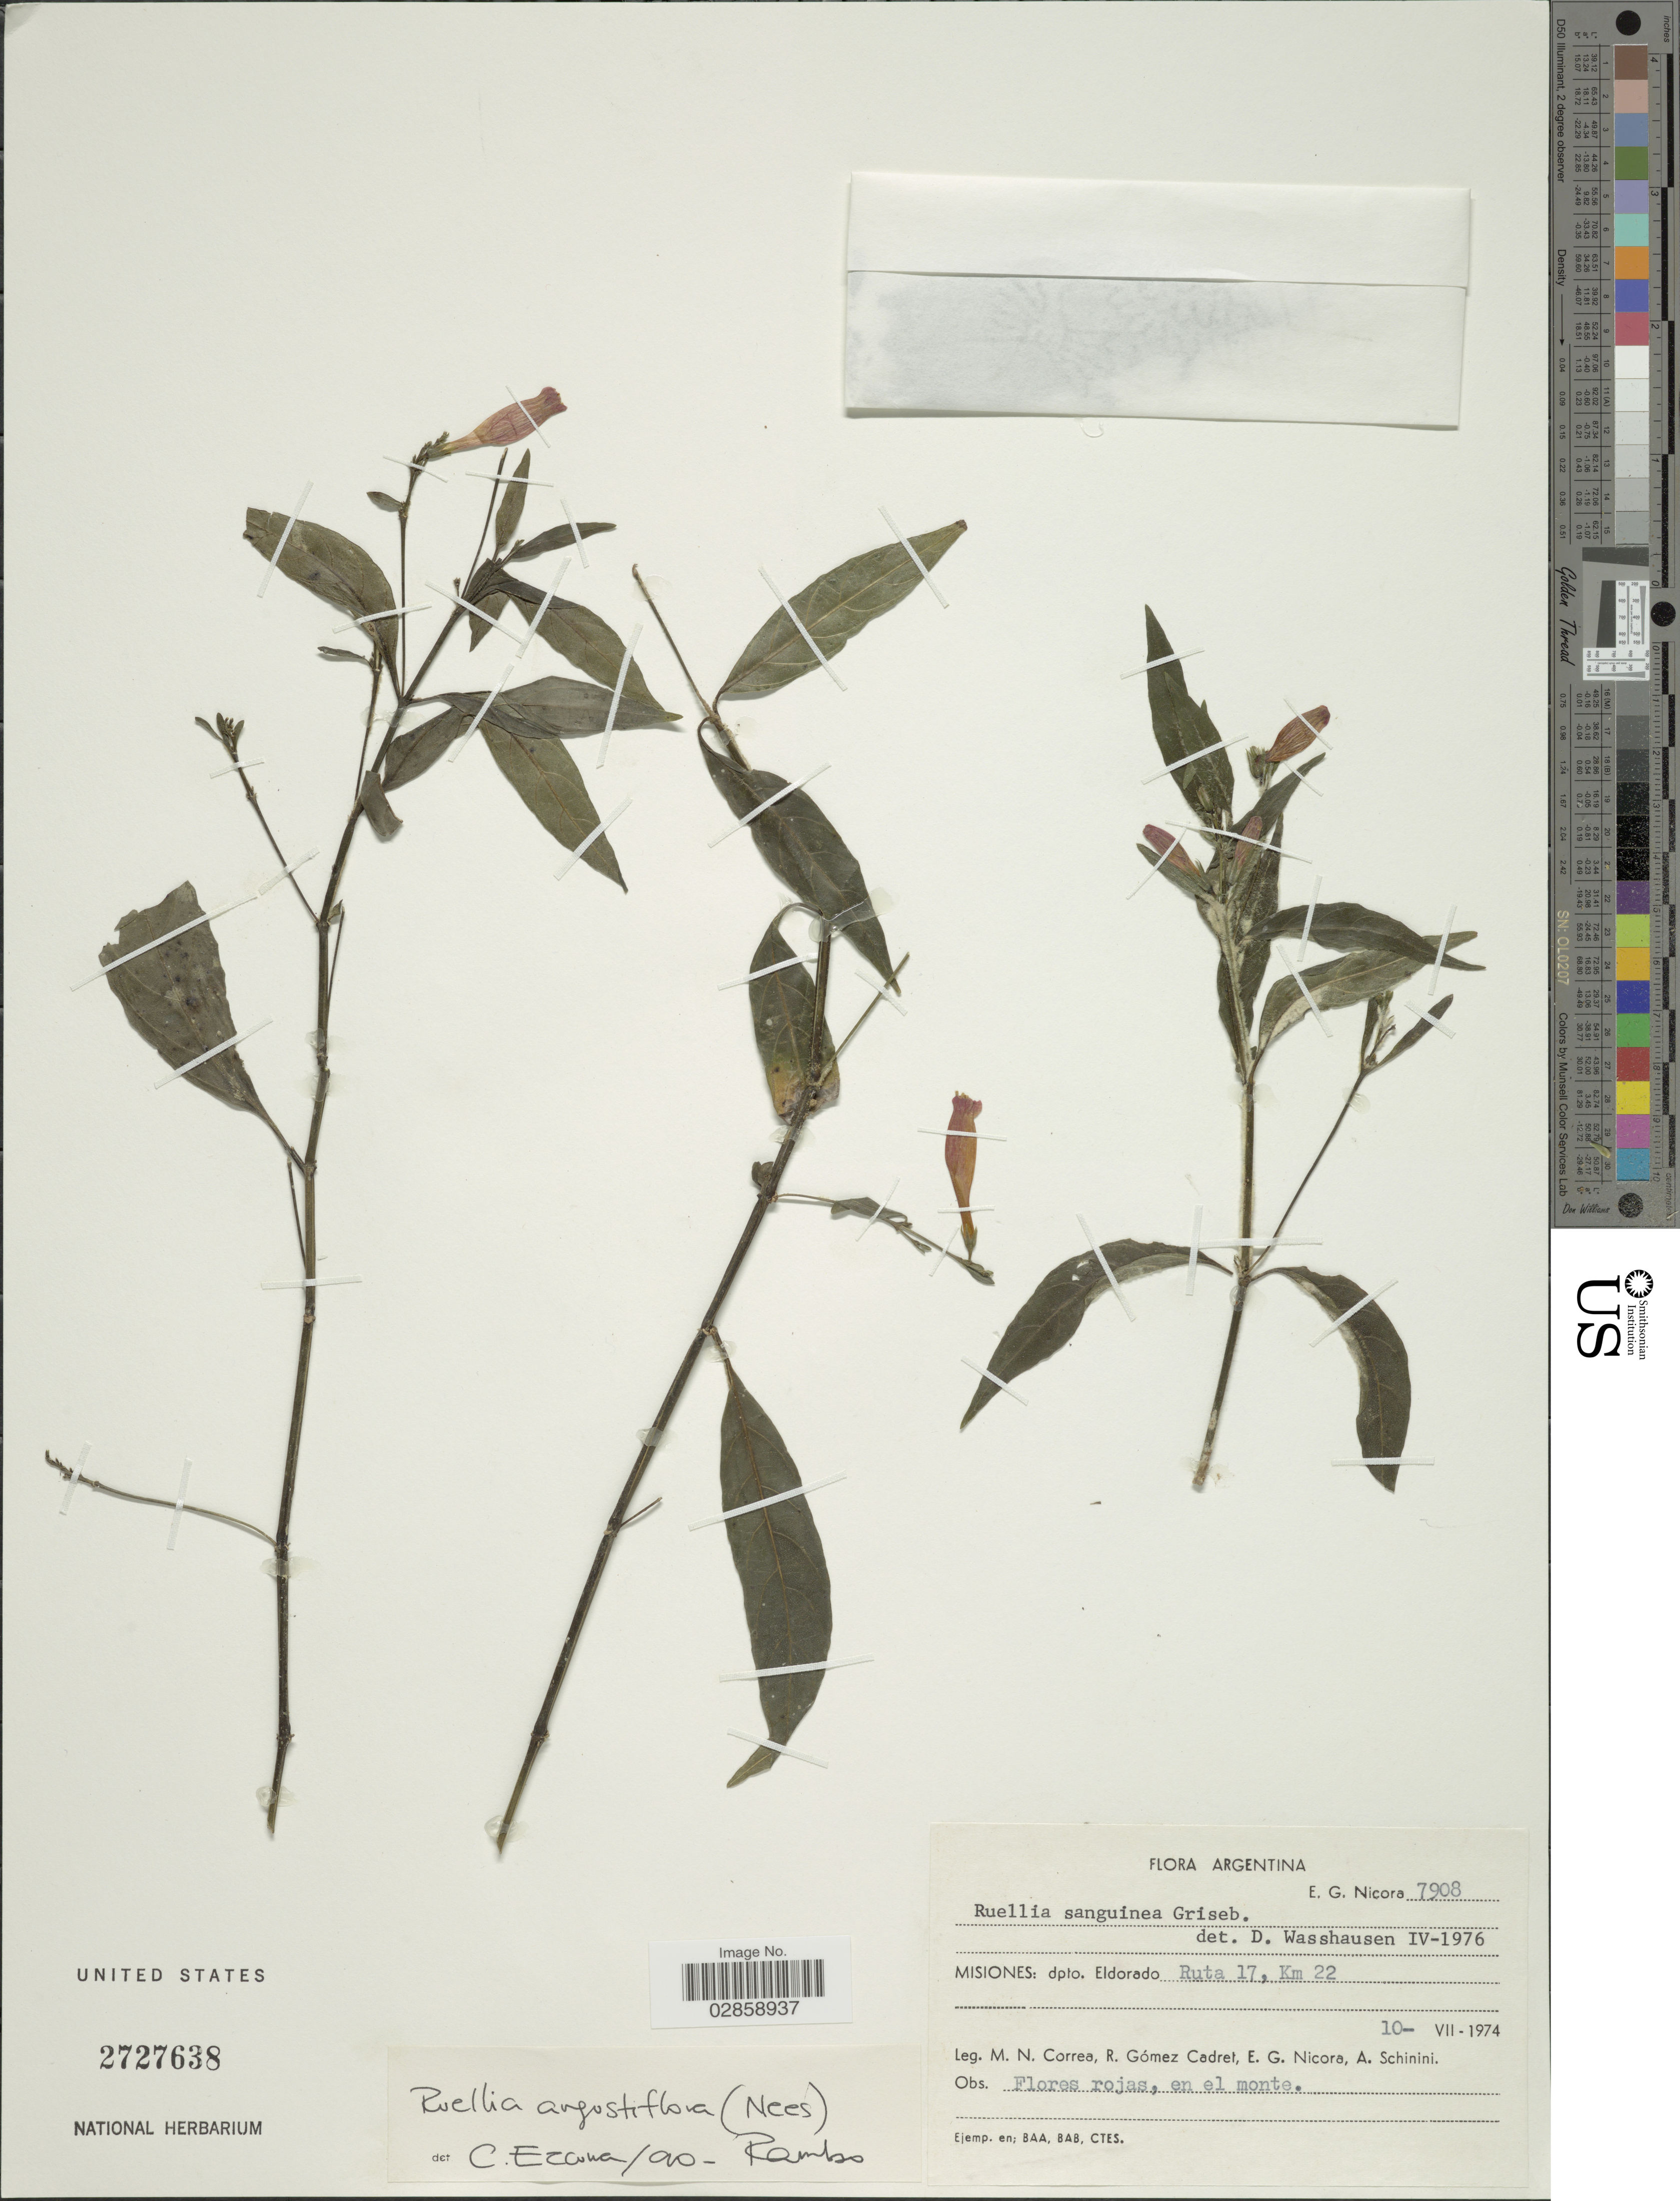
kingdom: Plantae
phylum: Tracheophyta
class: Magnoliopsida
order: Lamiales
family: Acanthaceae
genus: Ruellia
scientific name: Ruellia angustiflora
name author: (Nees) Lindau ex Rambo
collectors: M. N. Correa, R. Gómez, E. G. Nicora & A. Schinini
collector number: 7908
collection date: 1974-07-10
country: Argentina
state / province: Misiones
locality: Dpto. Eldorado. Ruta 17, Km 22.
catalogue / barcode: US 2727638